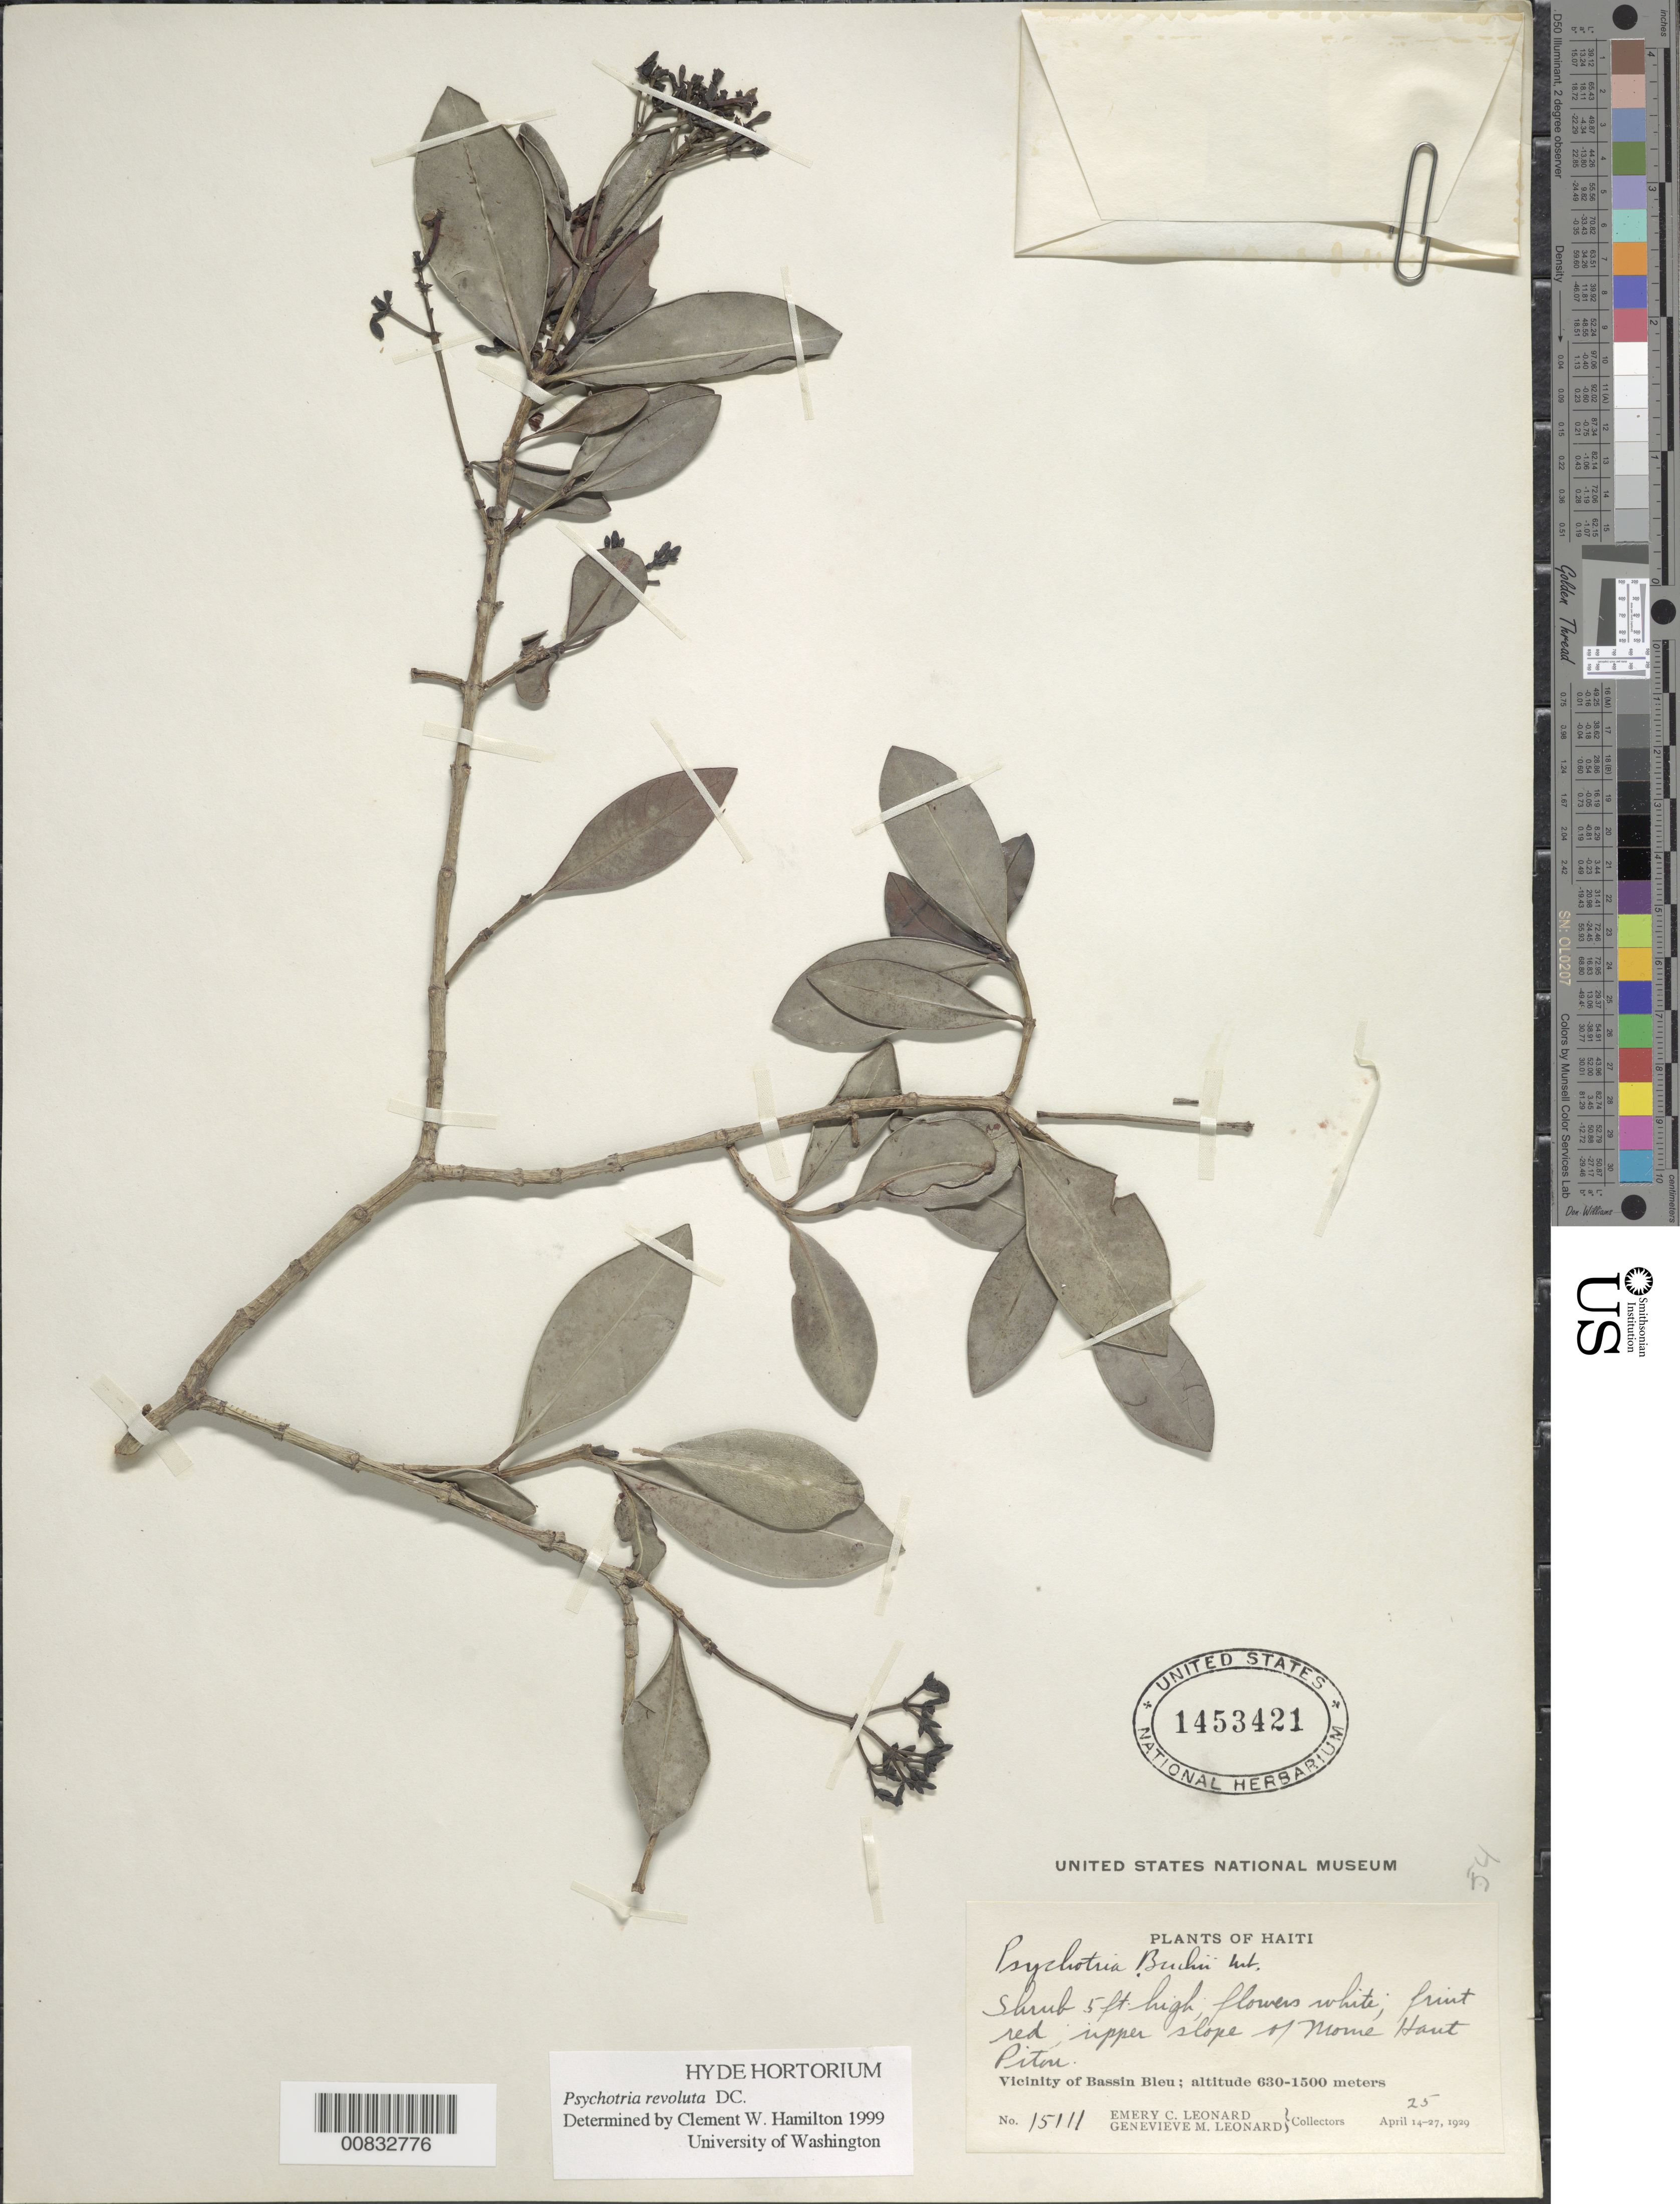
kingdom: Plantae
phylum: Tracheophyta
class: Magnoliopsida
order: Gentianales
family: Rubiaceae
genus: Psychotria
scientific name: Psychotria revoluta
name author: DC.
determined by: Hamilton, C. W.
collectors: E. C. Leonard & G. M. Leonard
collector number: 15111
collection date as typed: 25 Apr 1929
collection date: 1929-04-25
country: Haiti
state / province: Nord-Ouest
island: Hispaniola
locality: Vicinity of Bassin Bleu, upper slope of Morne Haut Piton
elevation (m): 630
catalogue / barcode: US 1453421